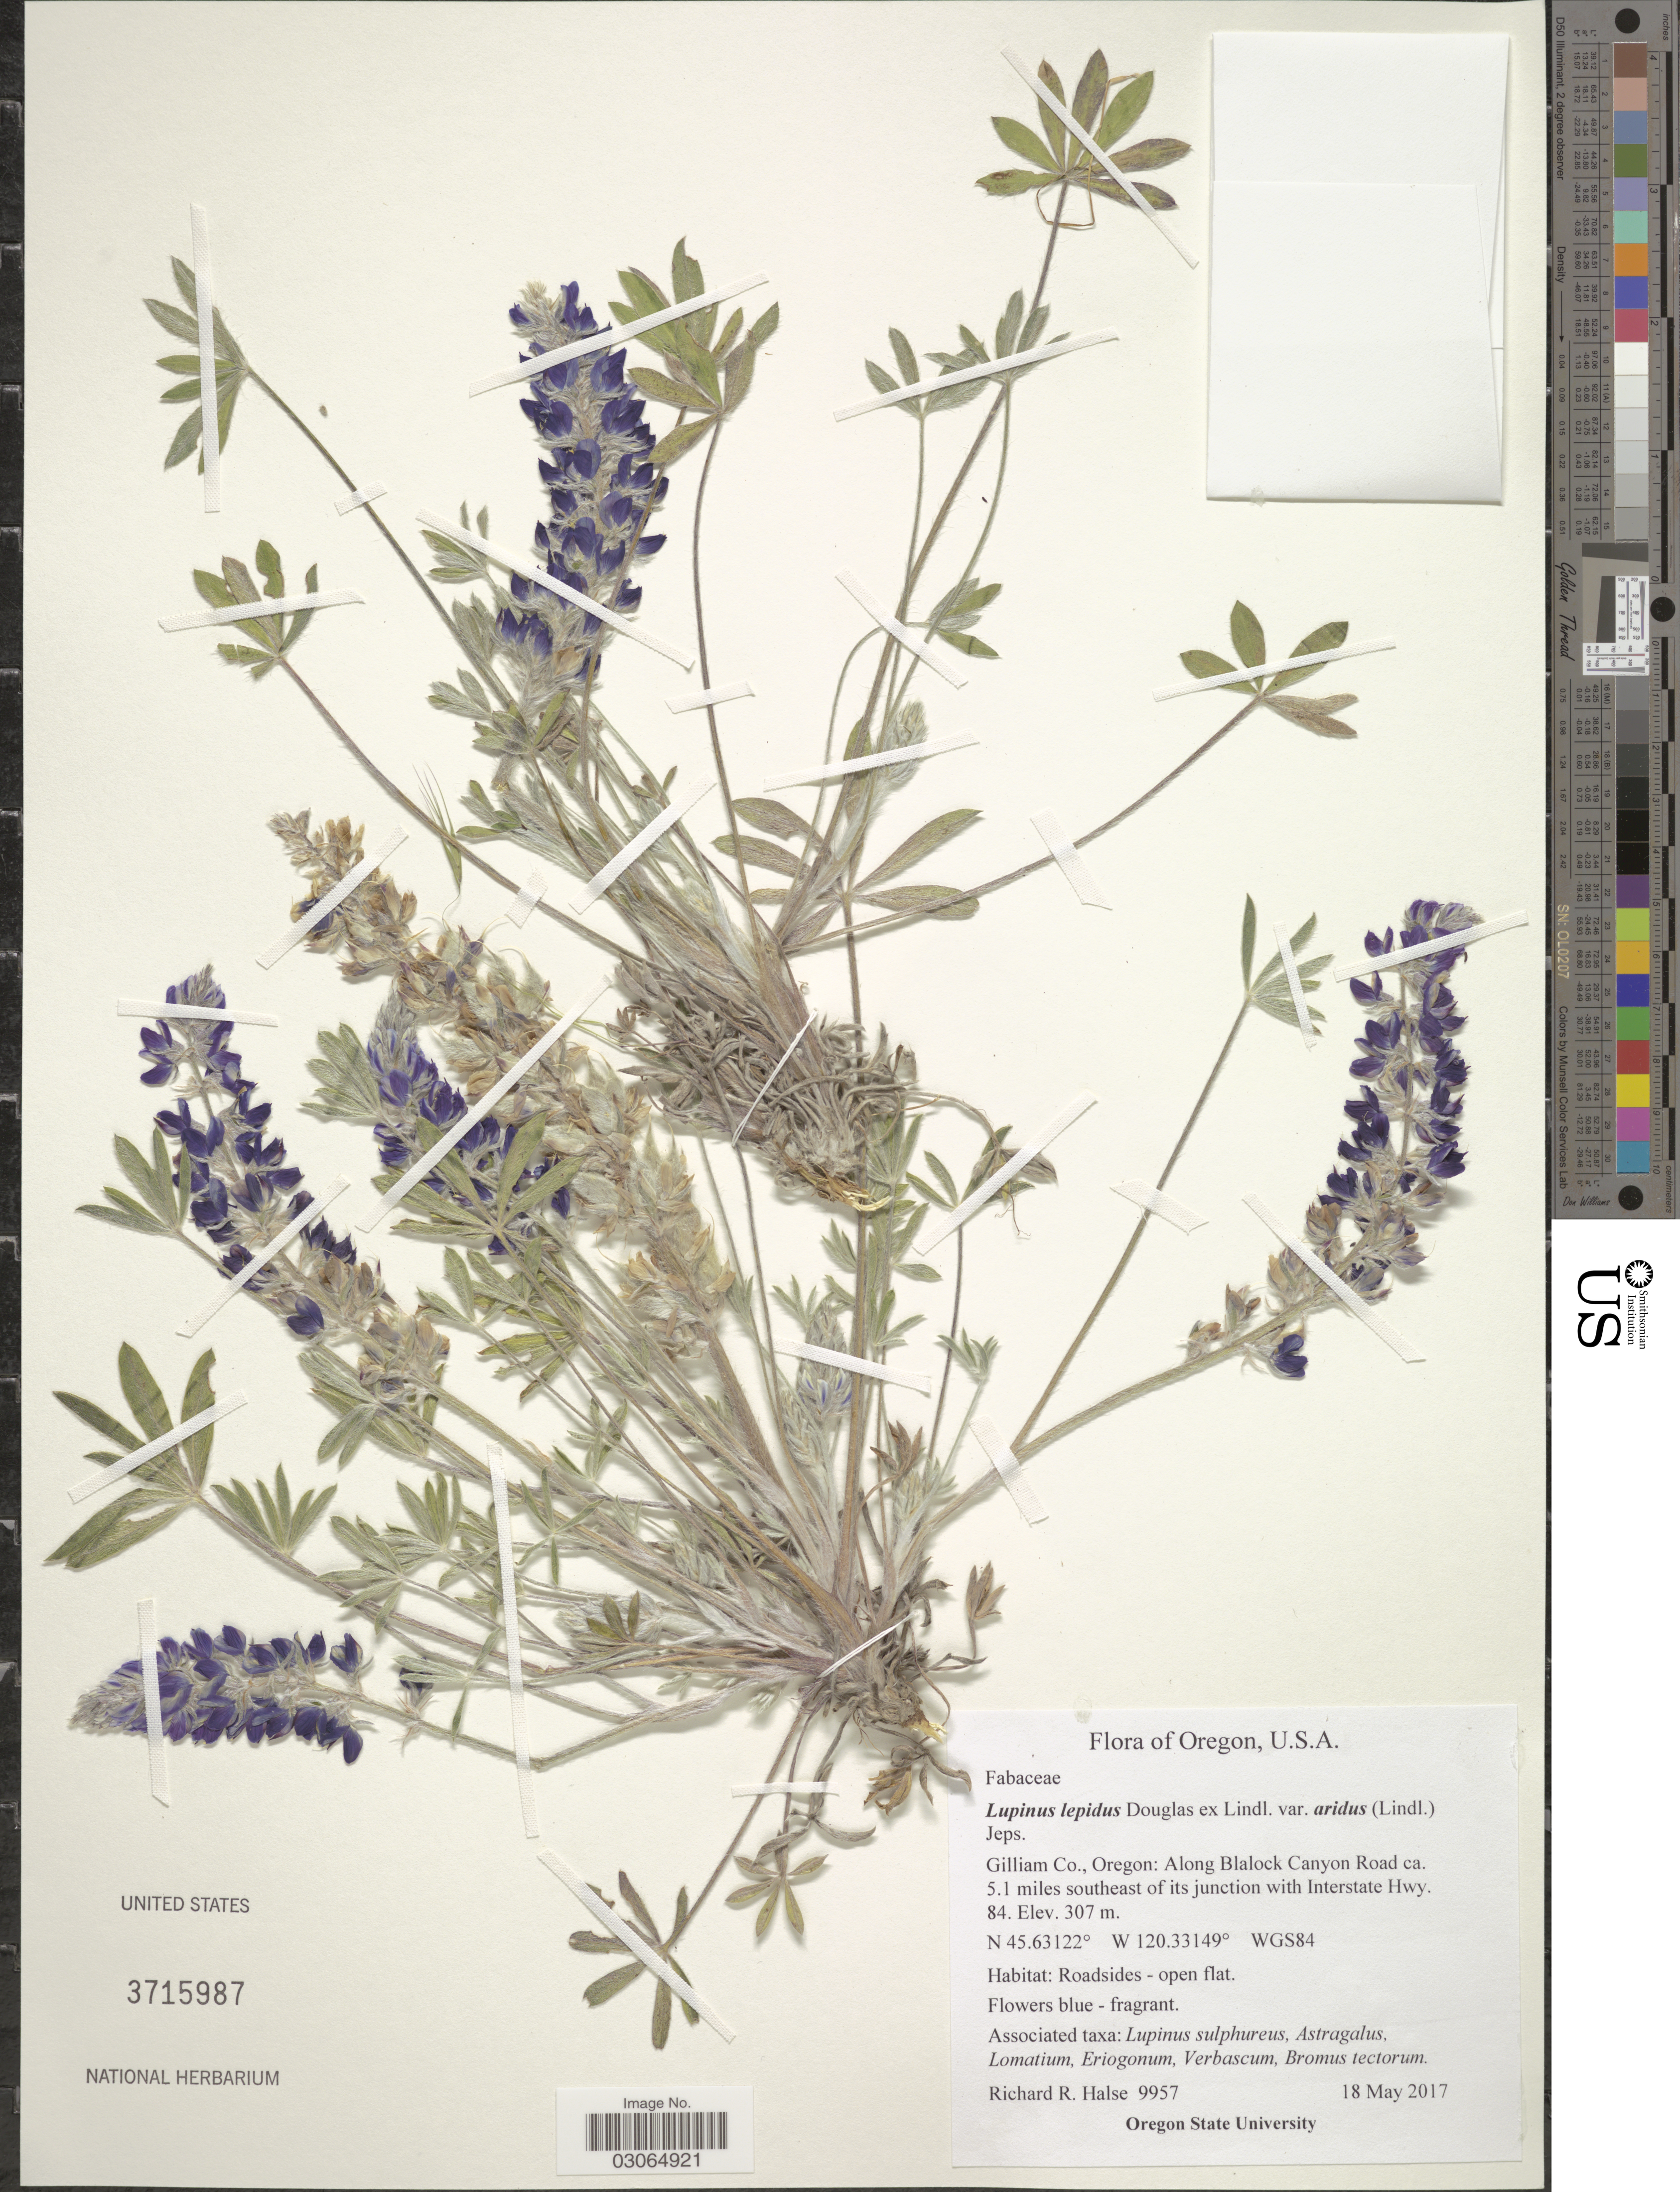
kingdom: Plantae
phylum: Tracheophyta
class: Magnoliopsida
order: Fabales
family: Fabaceae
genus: Lupinus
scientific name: Lupinus aridus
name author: Douglas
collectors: R. Halse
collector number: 9957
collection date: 2017-05-18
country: United States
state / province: Oregon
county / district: Gilliam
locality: Gilliam Co. Along Blalock Canyon Road ca. 5.1 miles southeast of its junction with Interstate Hwy. 84.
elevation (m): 307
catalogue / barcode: US 3715987